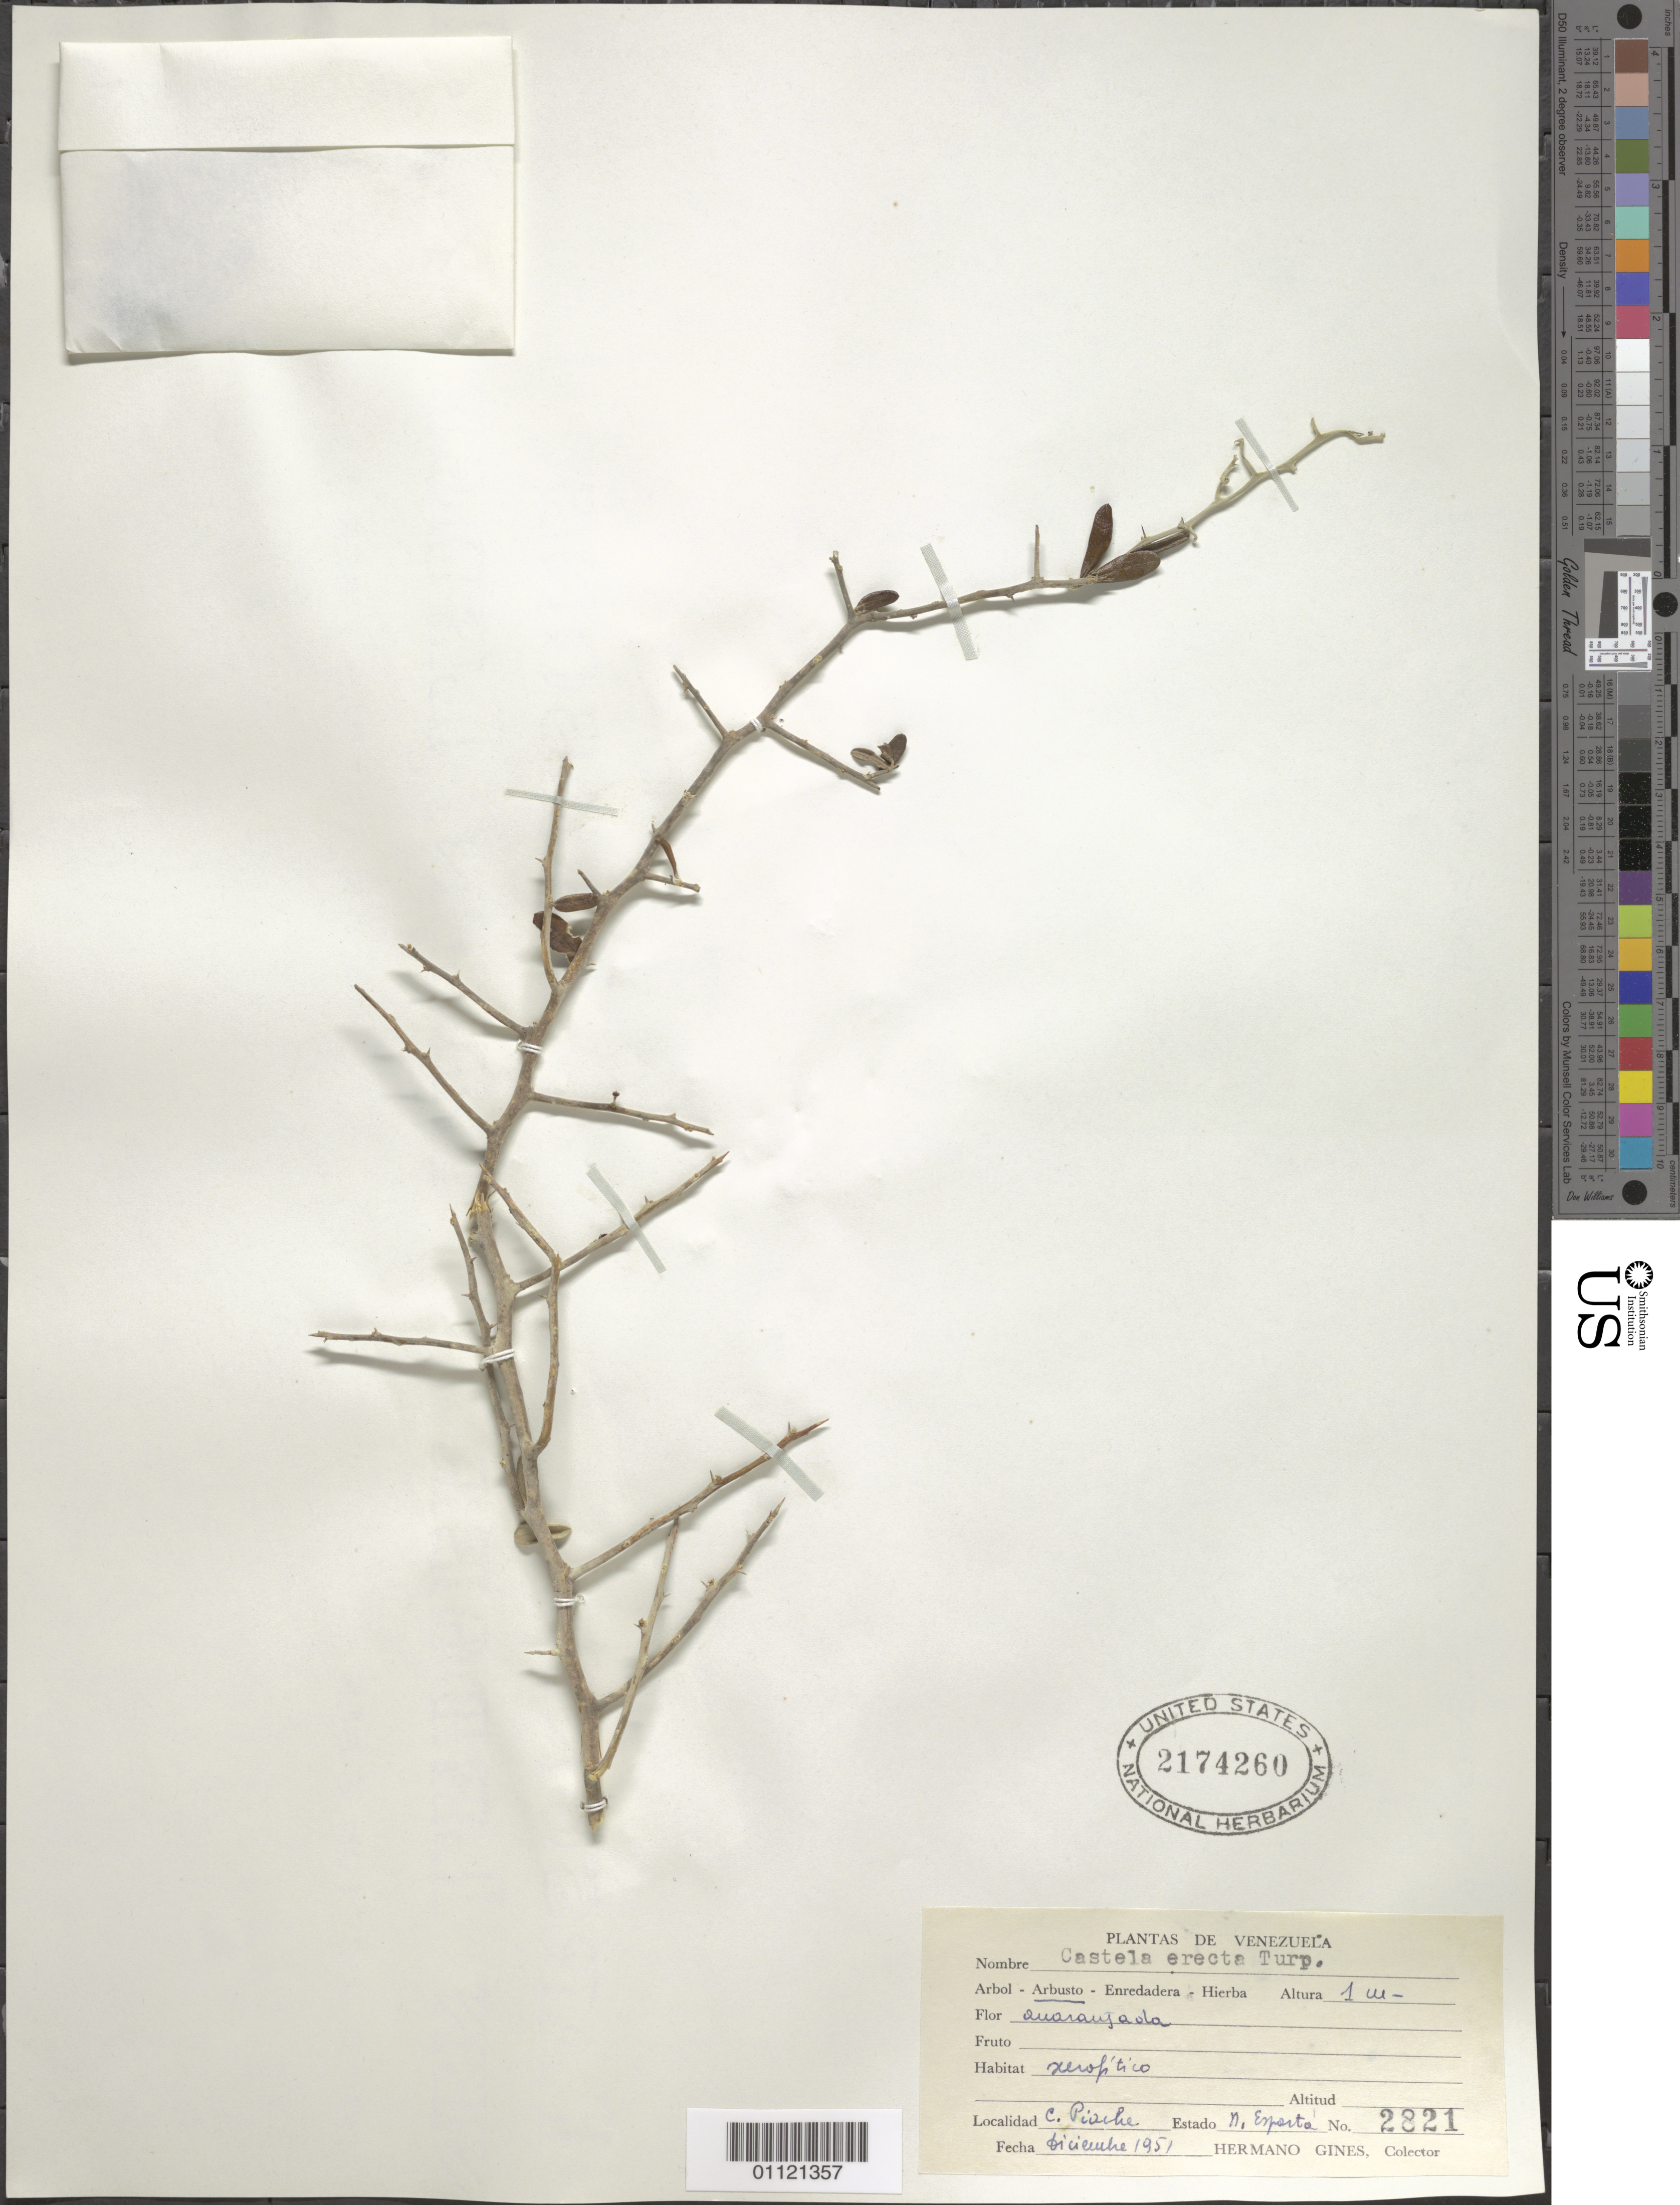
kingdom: Plantae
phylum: Tracheophyta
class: Magnoliopsida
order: Sapindales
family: Simaroubaceae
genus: Castela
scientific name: Castela erecta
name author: Turpin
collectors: Bro. Gines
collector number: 2821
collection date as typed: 01 Dec 1951 to 31 Dec 1951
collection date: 1951-12-01/1951-12-31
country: Venezuela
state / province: Nueva Esparta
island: Margarita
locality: C. Piache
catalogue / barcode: US 2174260